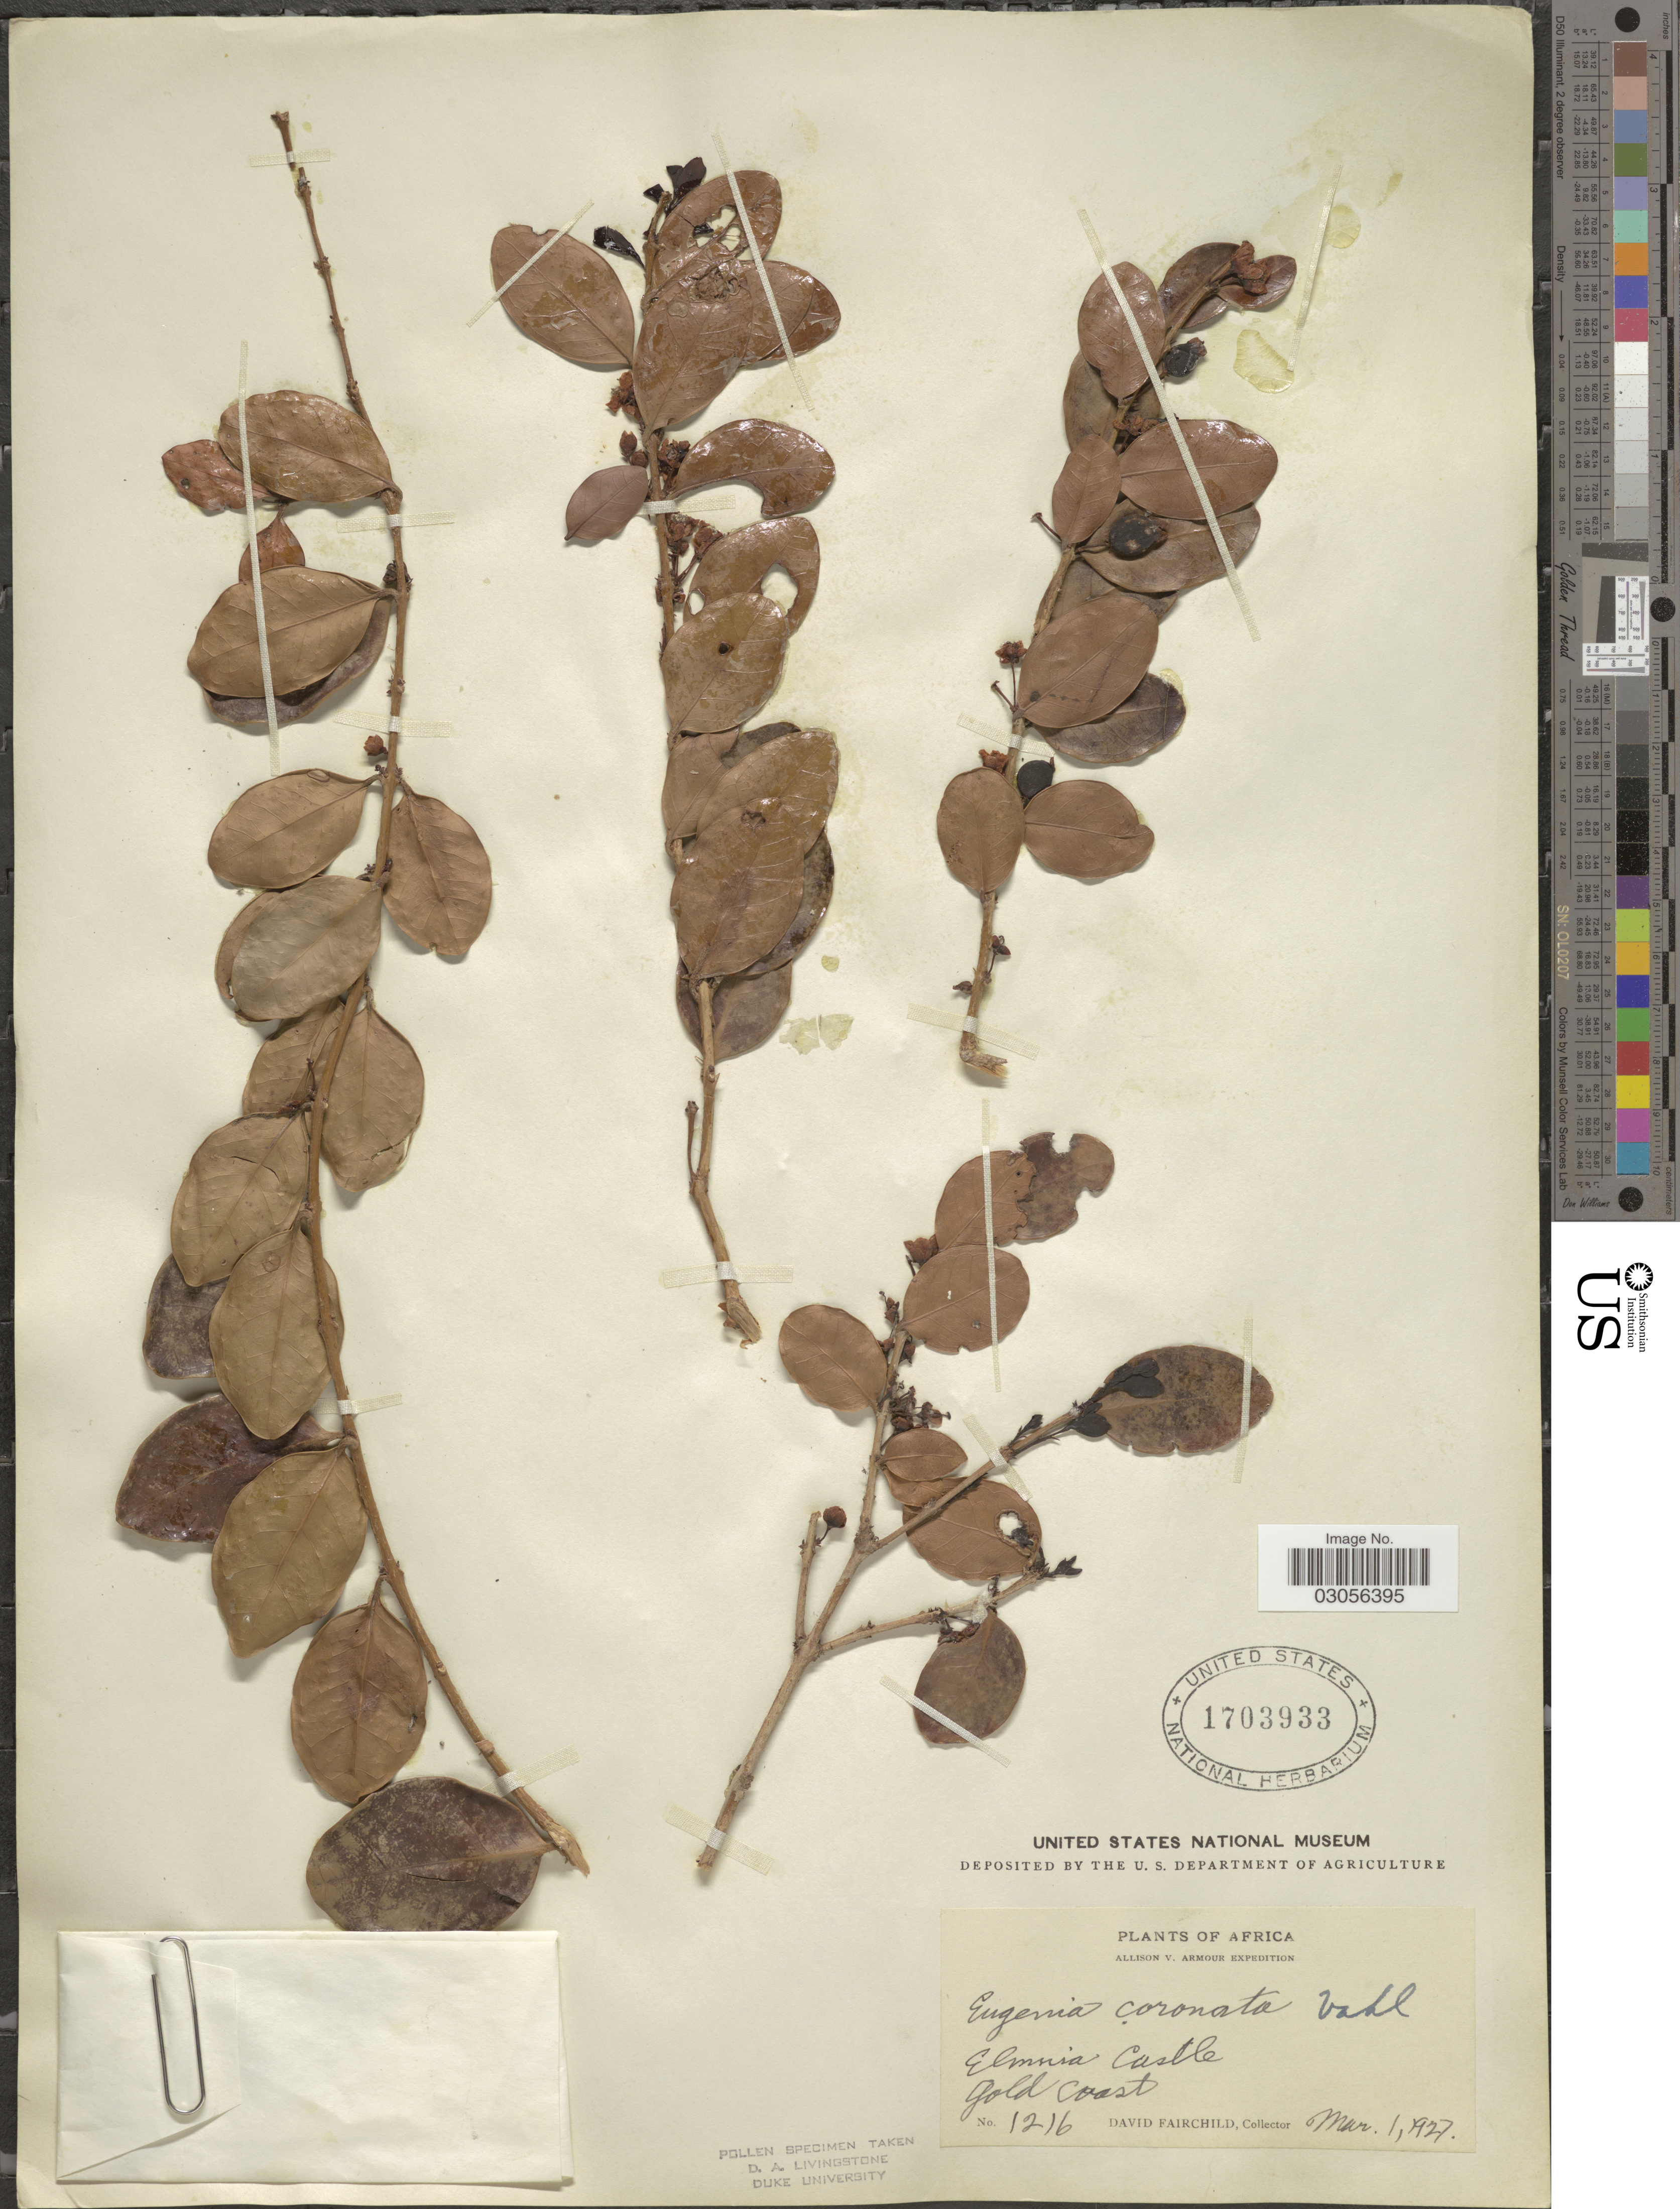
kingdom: Plantae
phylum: Tracheophyta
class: Magnoliopsida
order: Myrtales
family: Myrtaceae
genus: Eugenia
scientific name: Eugenia coronata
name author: DC.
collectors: D. Fairchild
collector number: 1216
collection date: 1927-03-01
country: Ghana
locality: Elmina Castle, Gold Coast.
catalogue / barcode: US 1703933